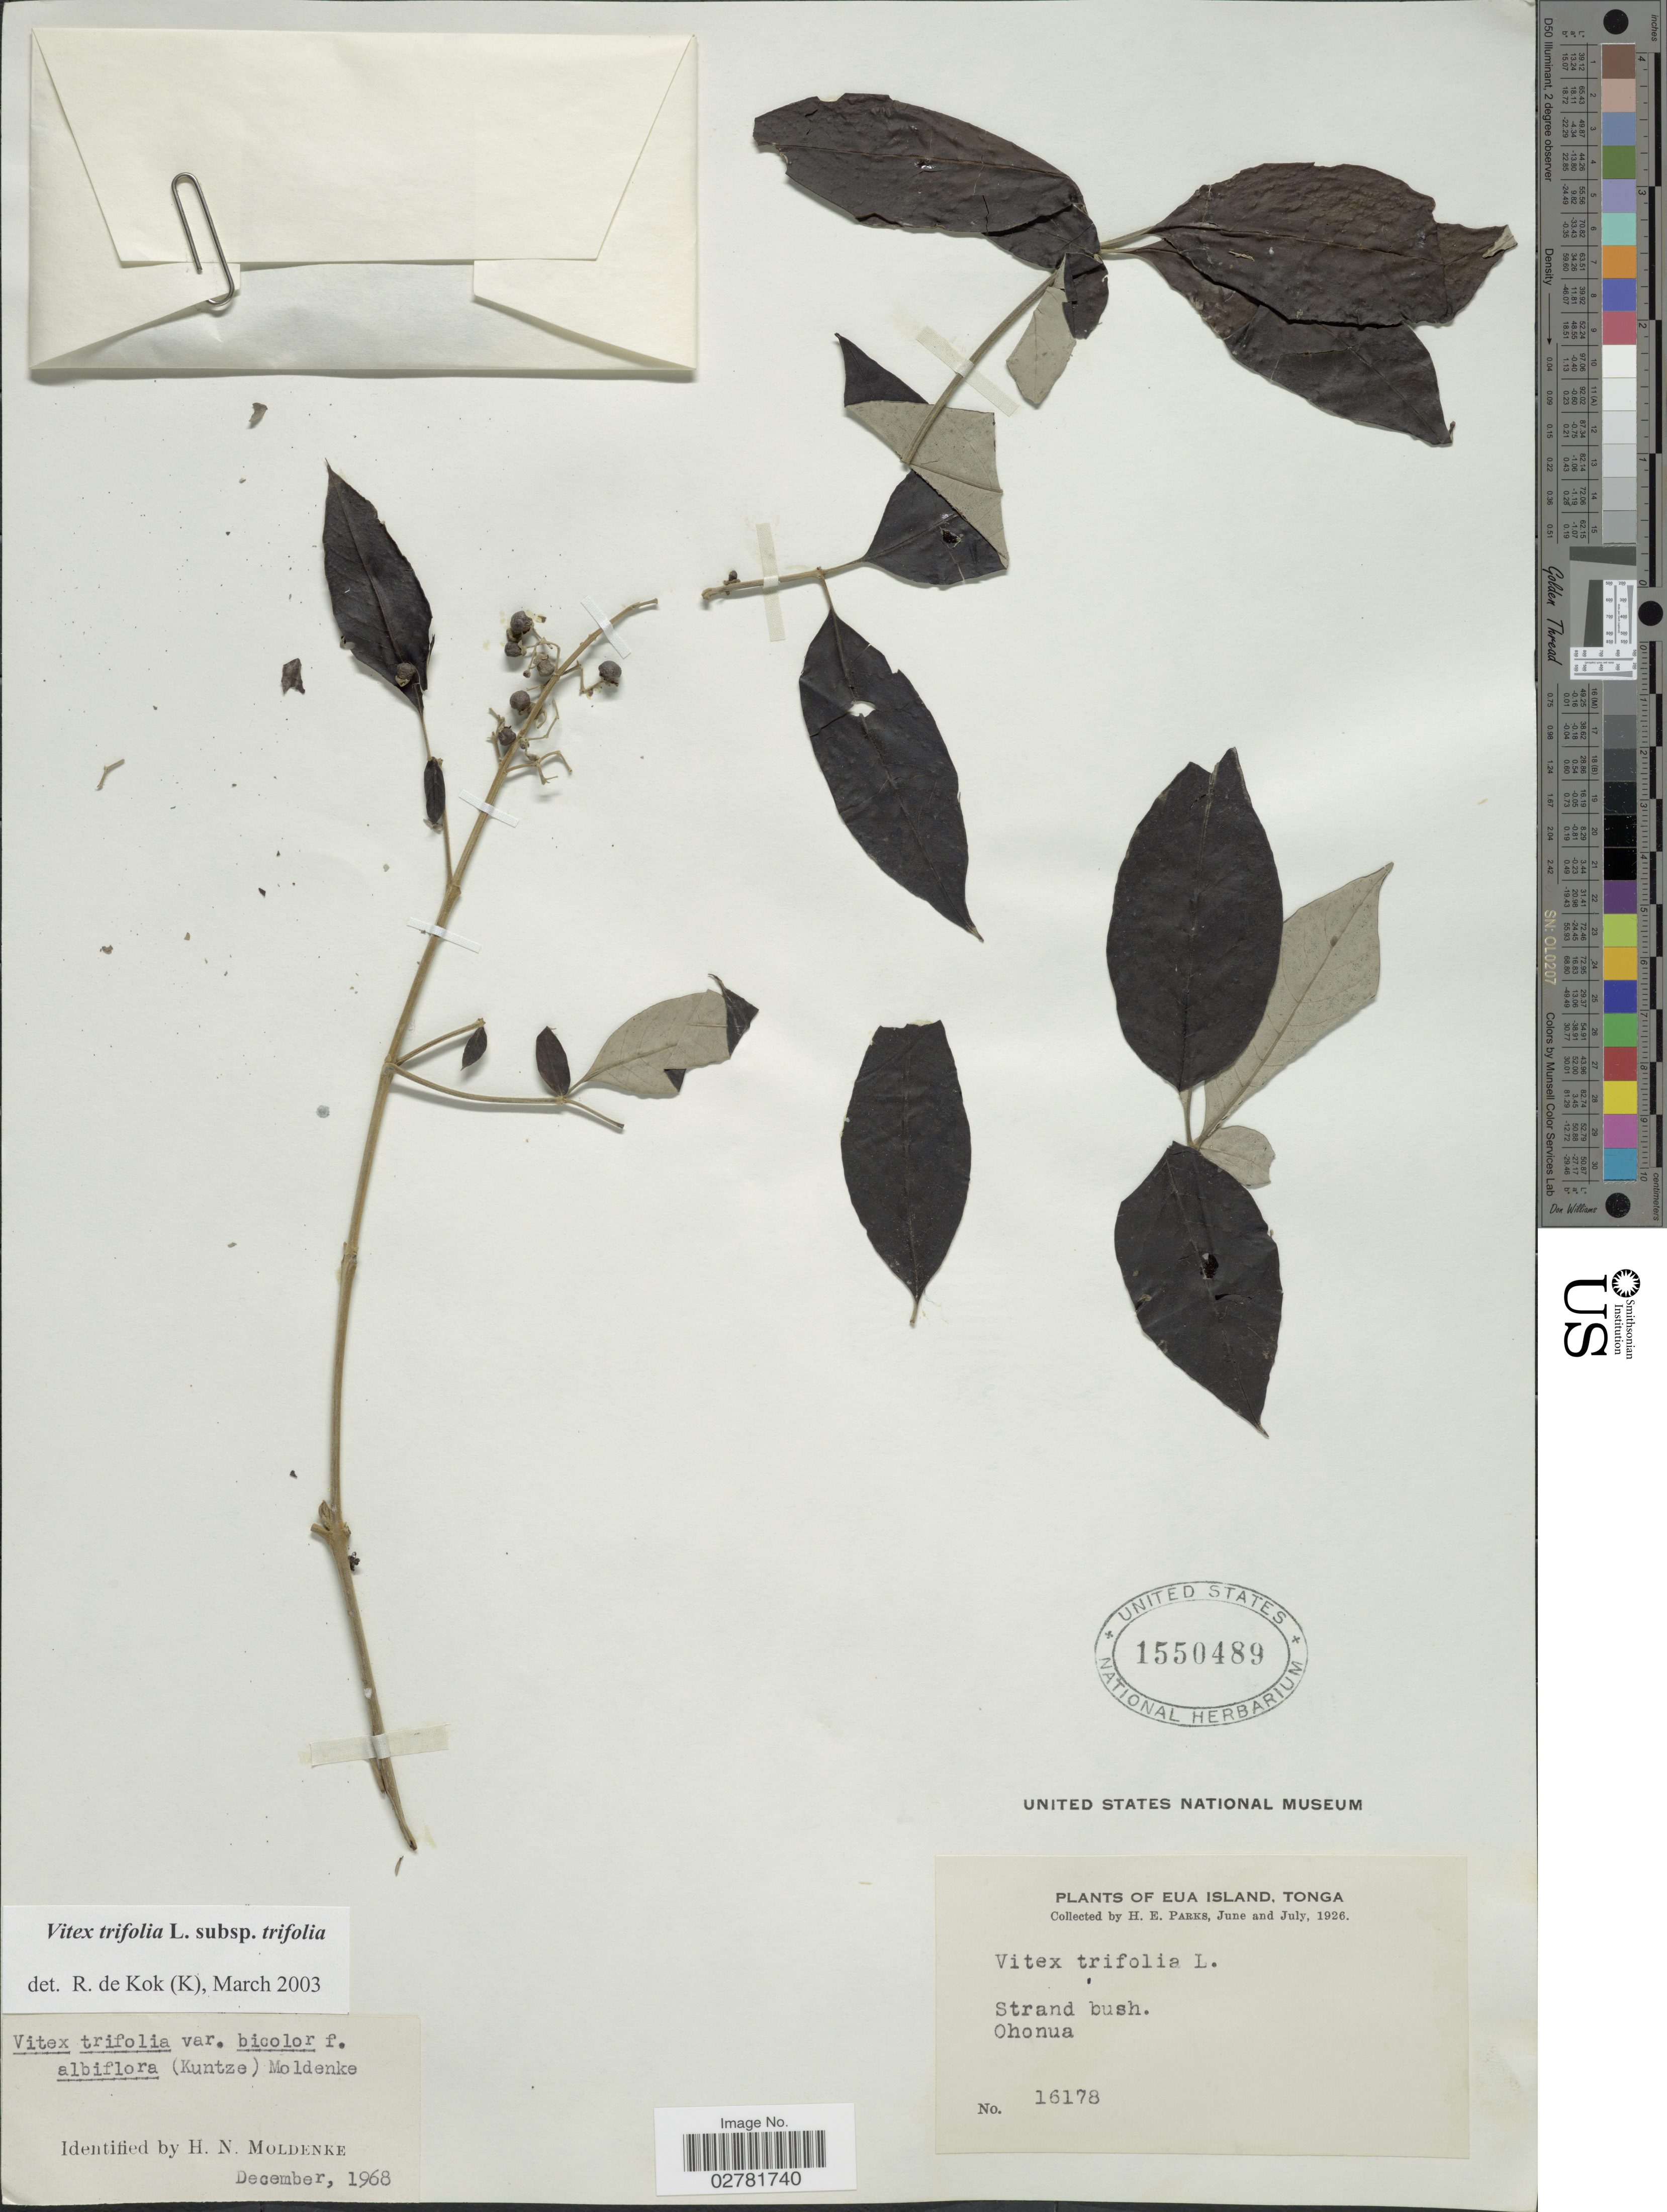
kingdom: Plantae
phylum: Tracheophyta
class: Magnoliopsida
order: Lamiales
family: Lamiaceae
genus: Vitex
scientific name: Vitex trifolia var. trifolia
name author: L.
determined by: Kok, R. de, (K)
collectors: H. E. Parks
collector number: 16178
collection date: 1926-06/1926-07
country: Tonga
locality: Eua Island. Ohonua.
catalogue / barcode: US 1550489